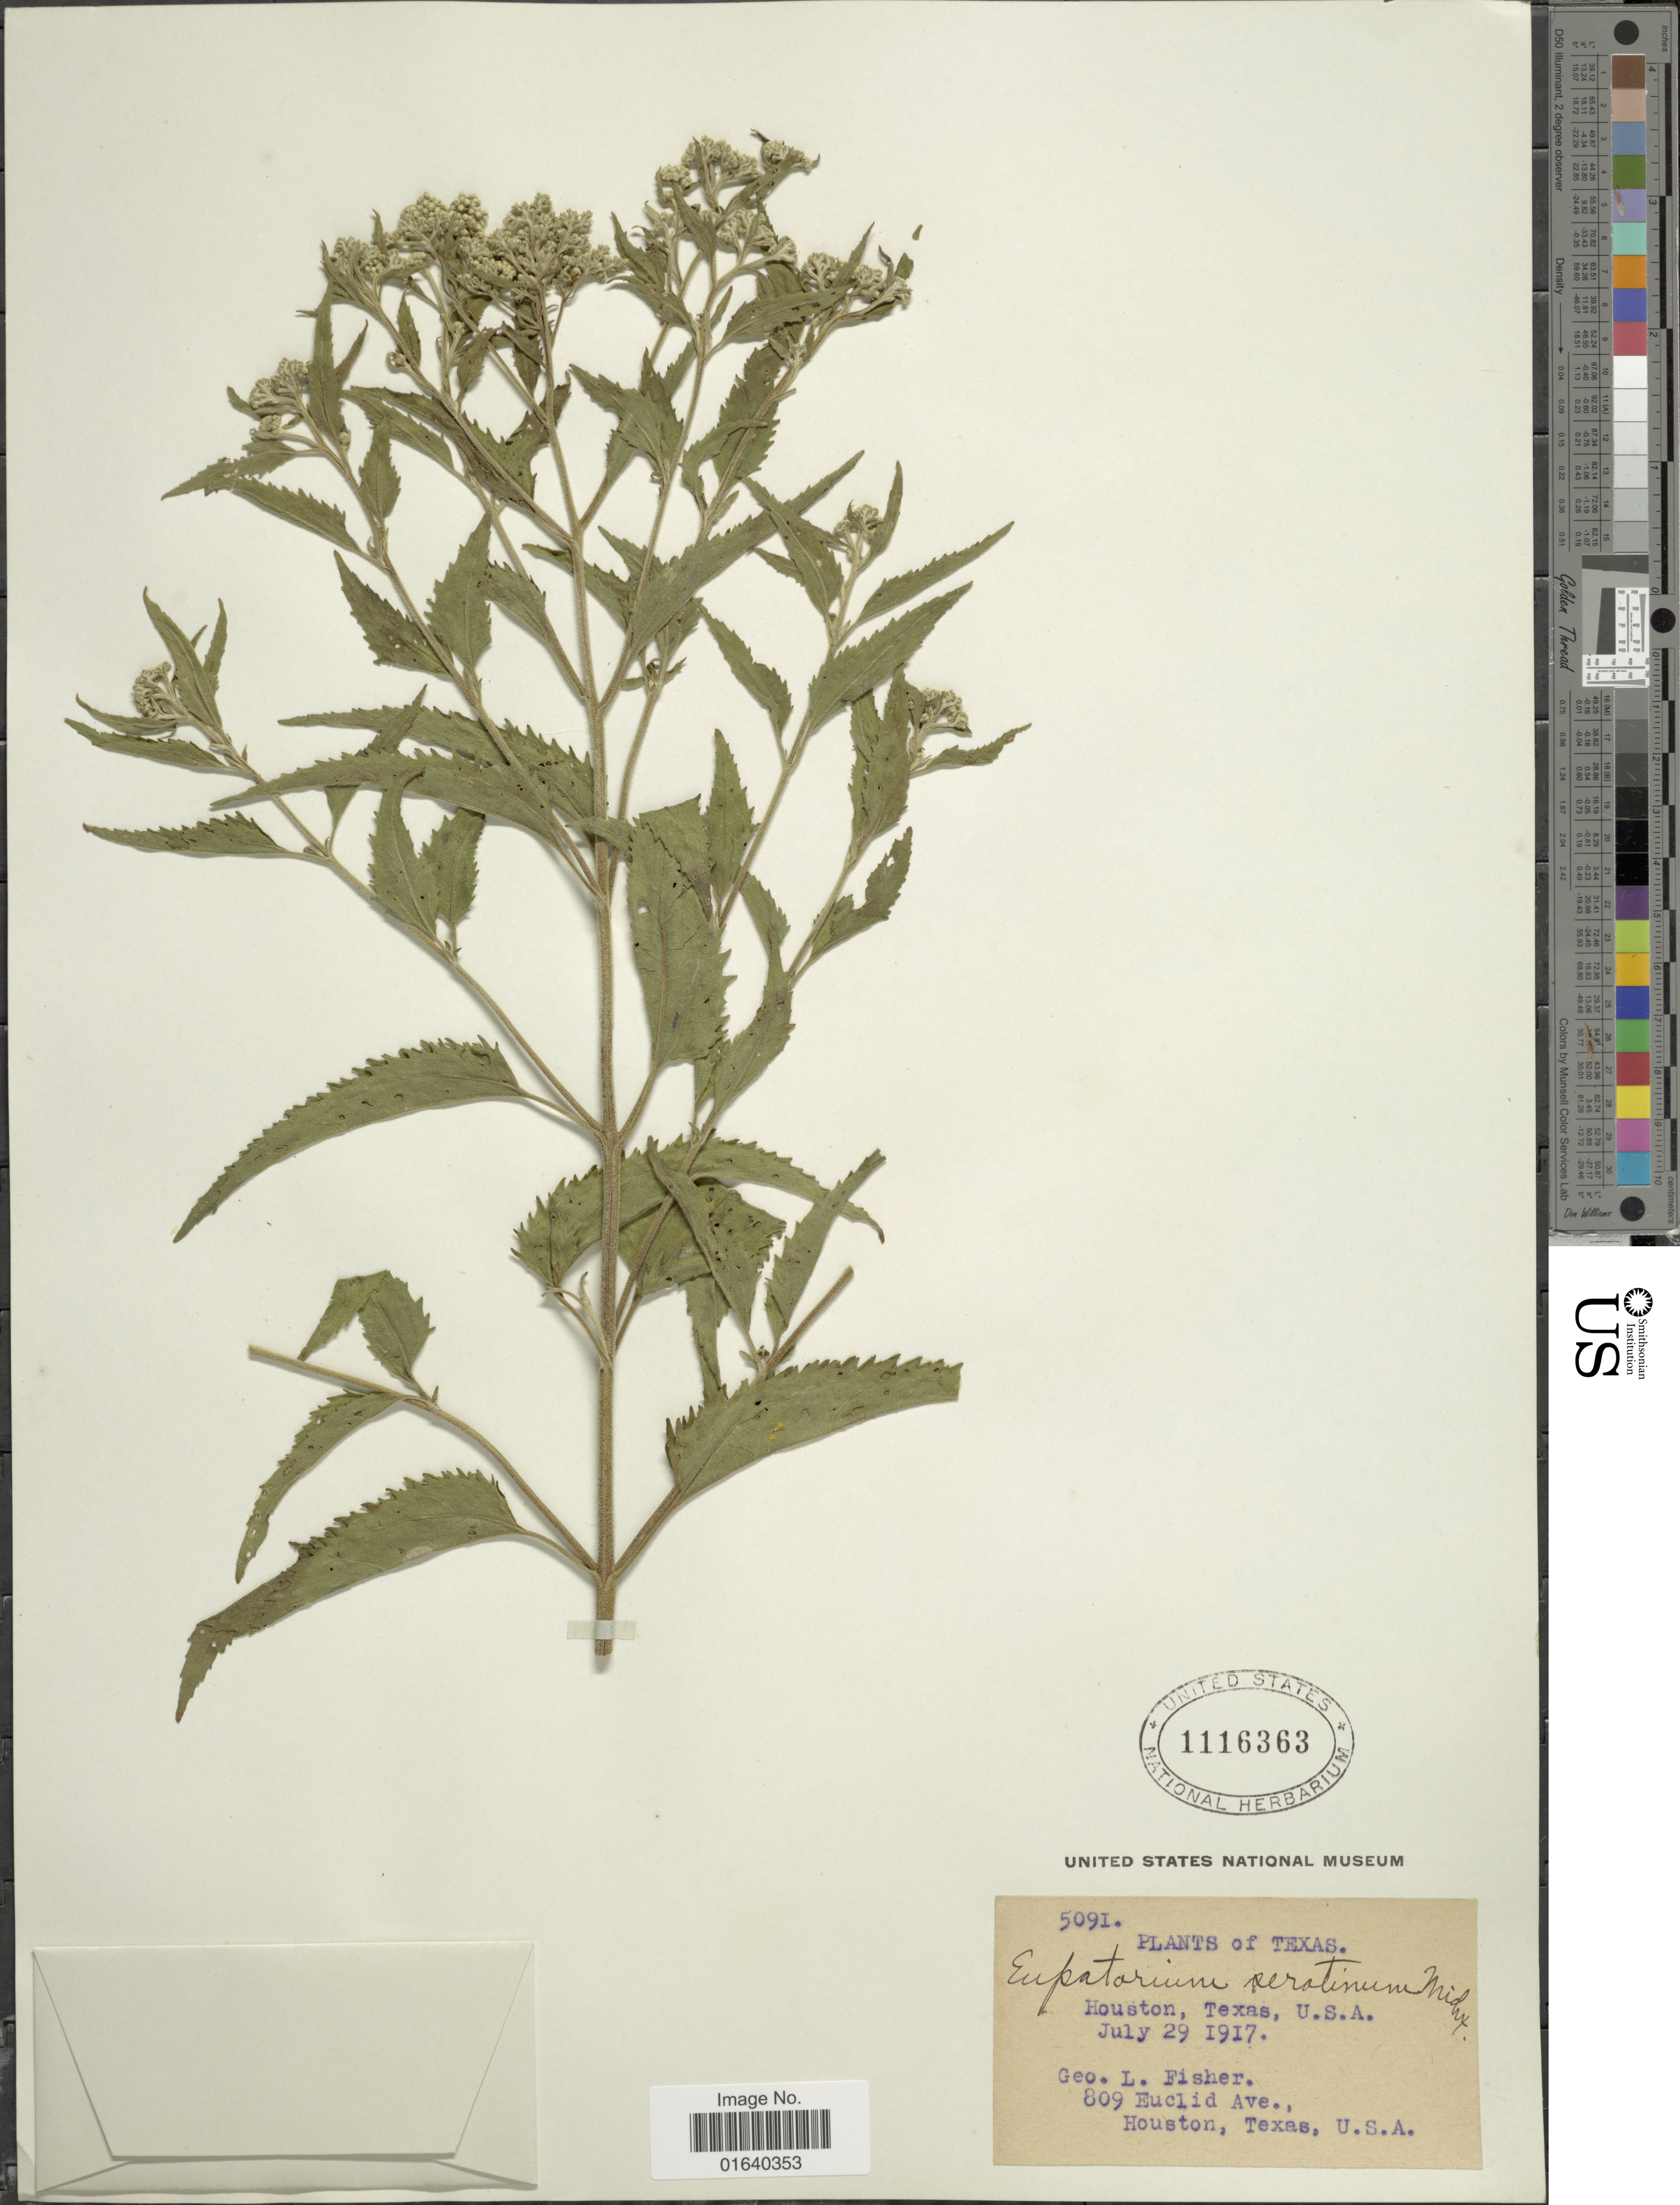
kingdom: Plantae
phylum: Tracheophyta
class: Magnoliopsida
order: Asterales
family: Asteraceae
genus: Eupatorium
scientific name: Eupatorium serotinum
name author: Michx.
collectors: G. L. Fisher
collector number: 5091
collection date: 1917-07-29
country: United States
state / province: Texas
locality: Houston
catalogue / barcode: US 1116363